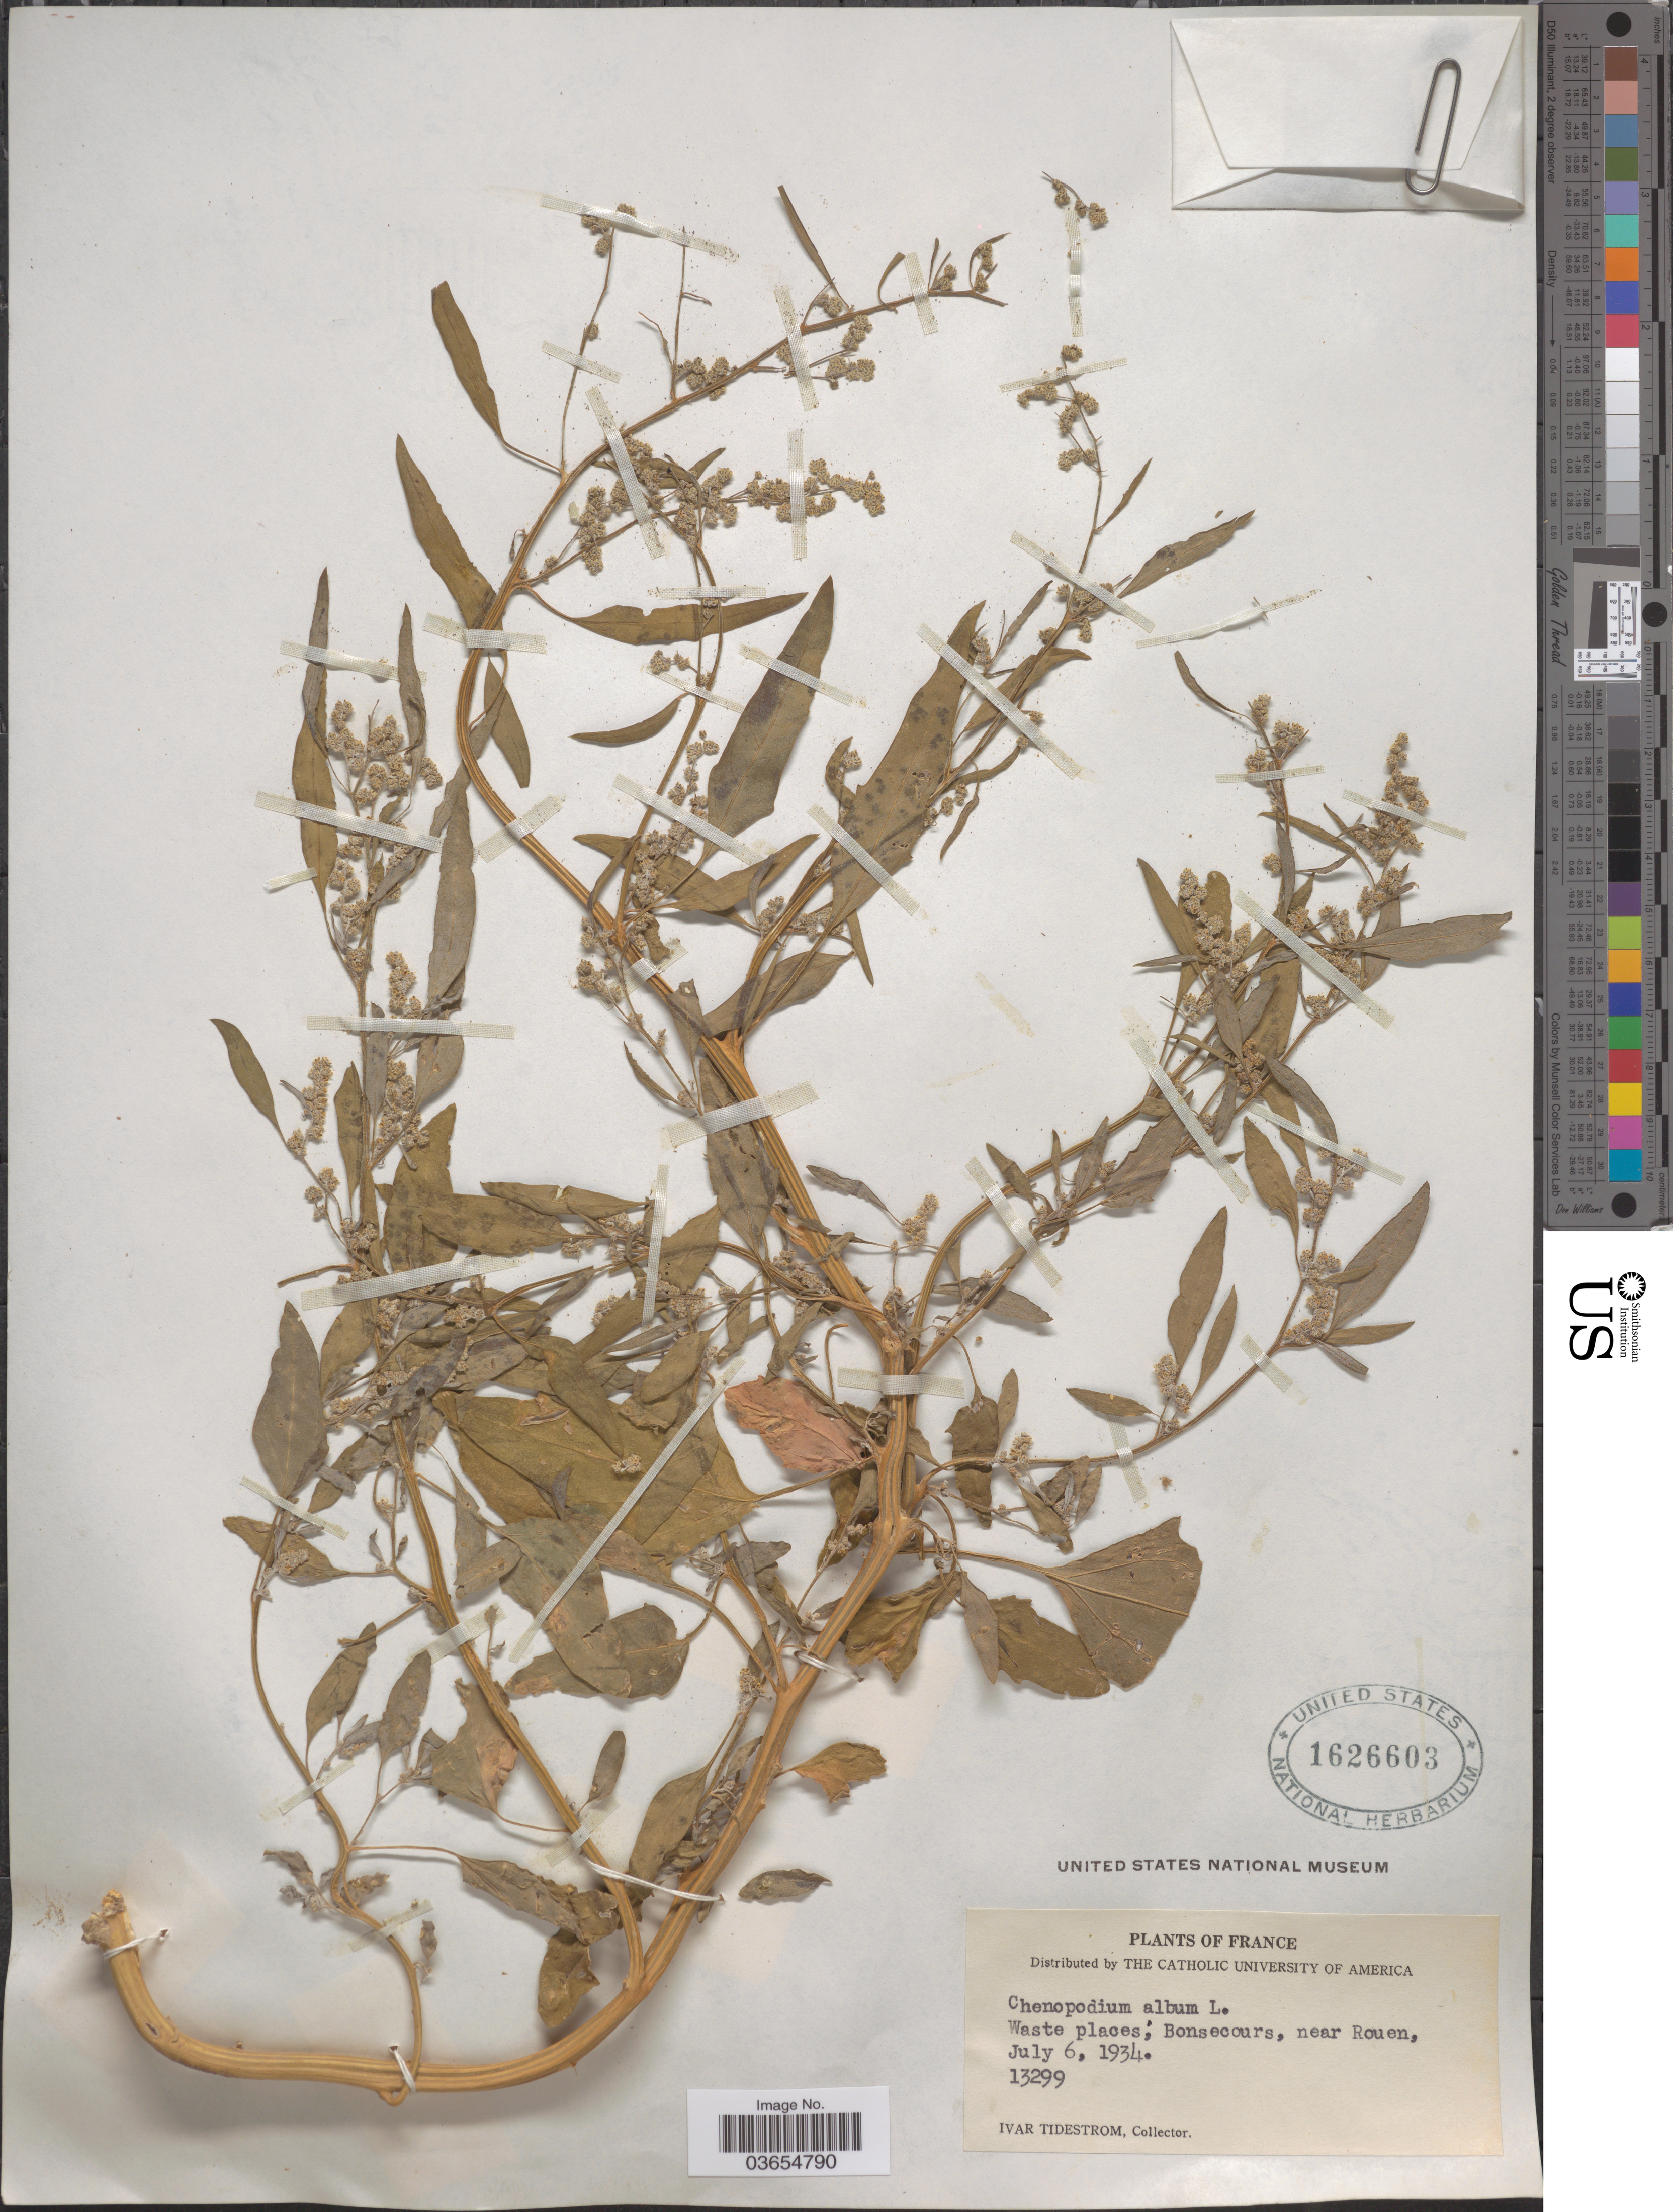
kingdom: Plantae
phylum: Tracheophyta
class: Magnoliopsida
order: Caryophyllales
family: Amaranthaceae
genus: Chenopodium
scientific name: Chenopodium album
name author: L.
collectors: I. F. Tidestrom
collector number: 13299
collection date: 1934-07-06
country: France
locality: Waste places, Bonsecours, near Rouen.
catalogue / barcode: US 1626603